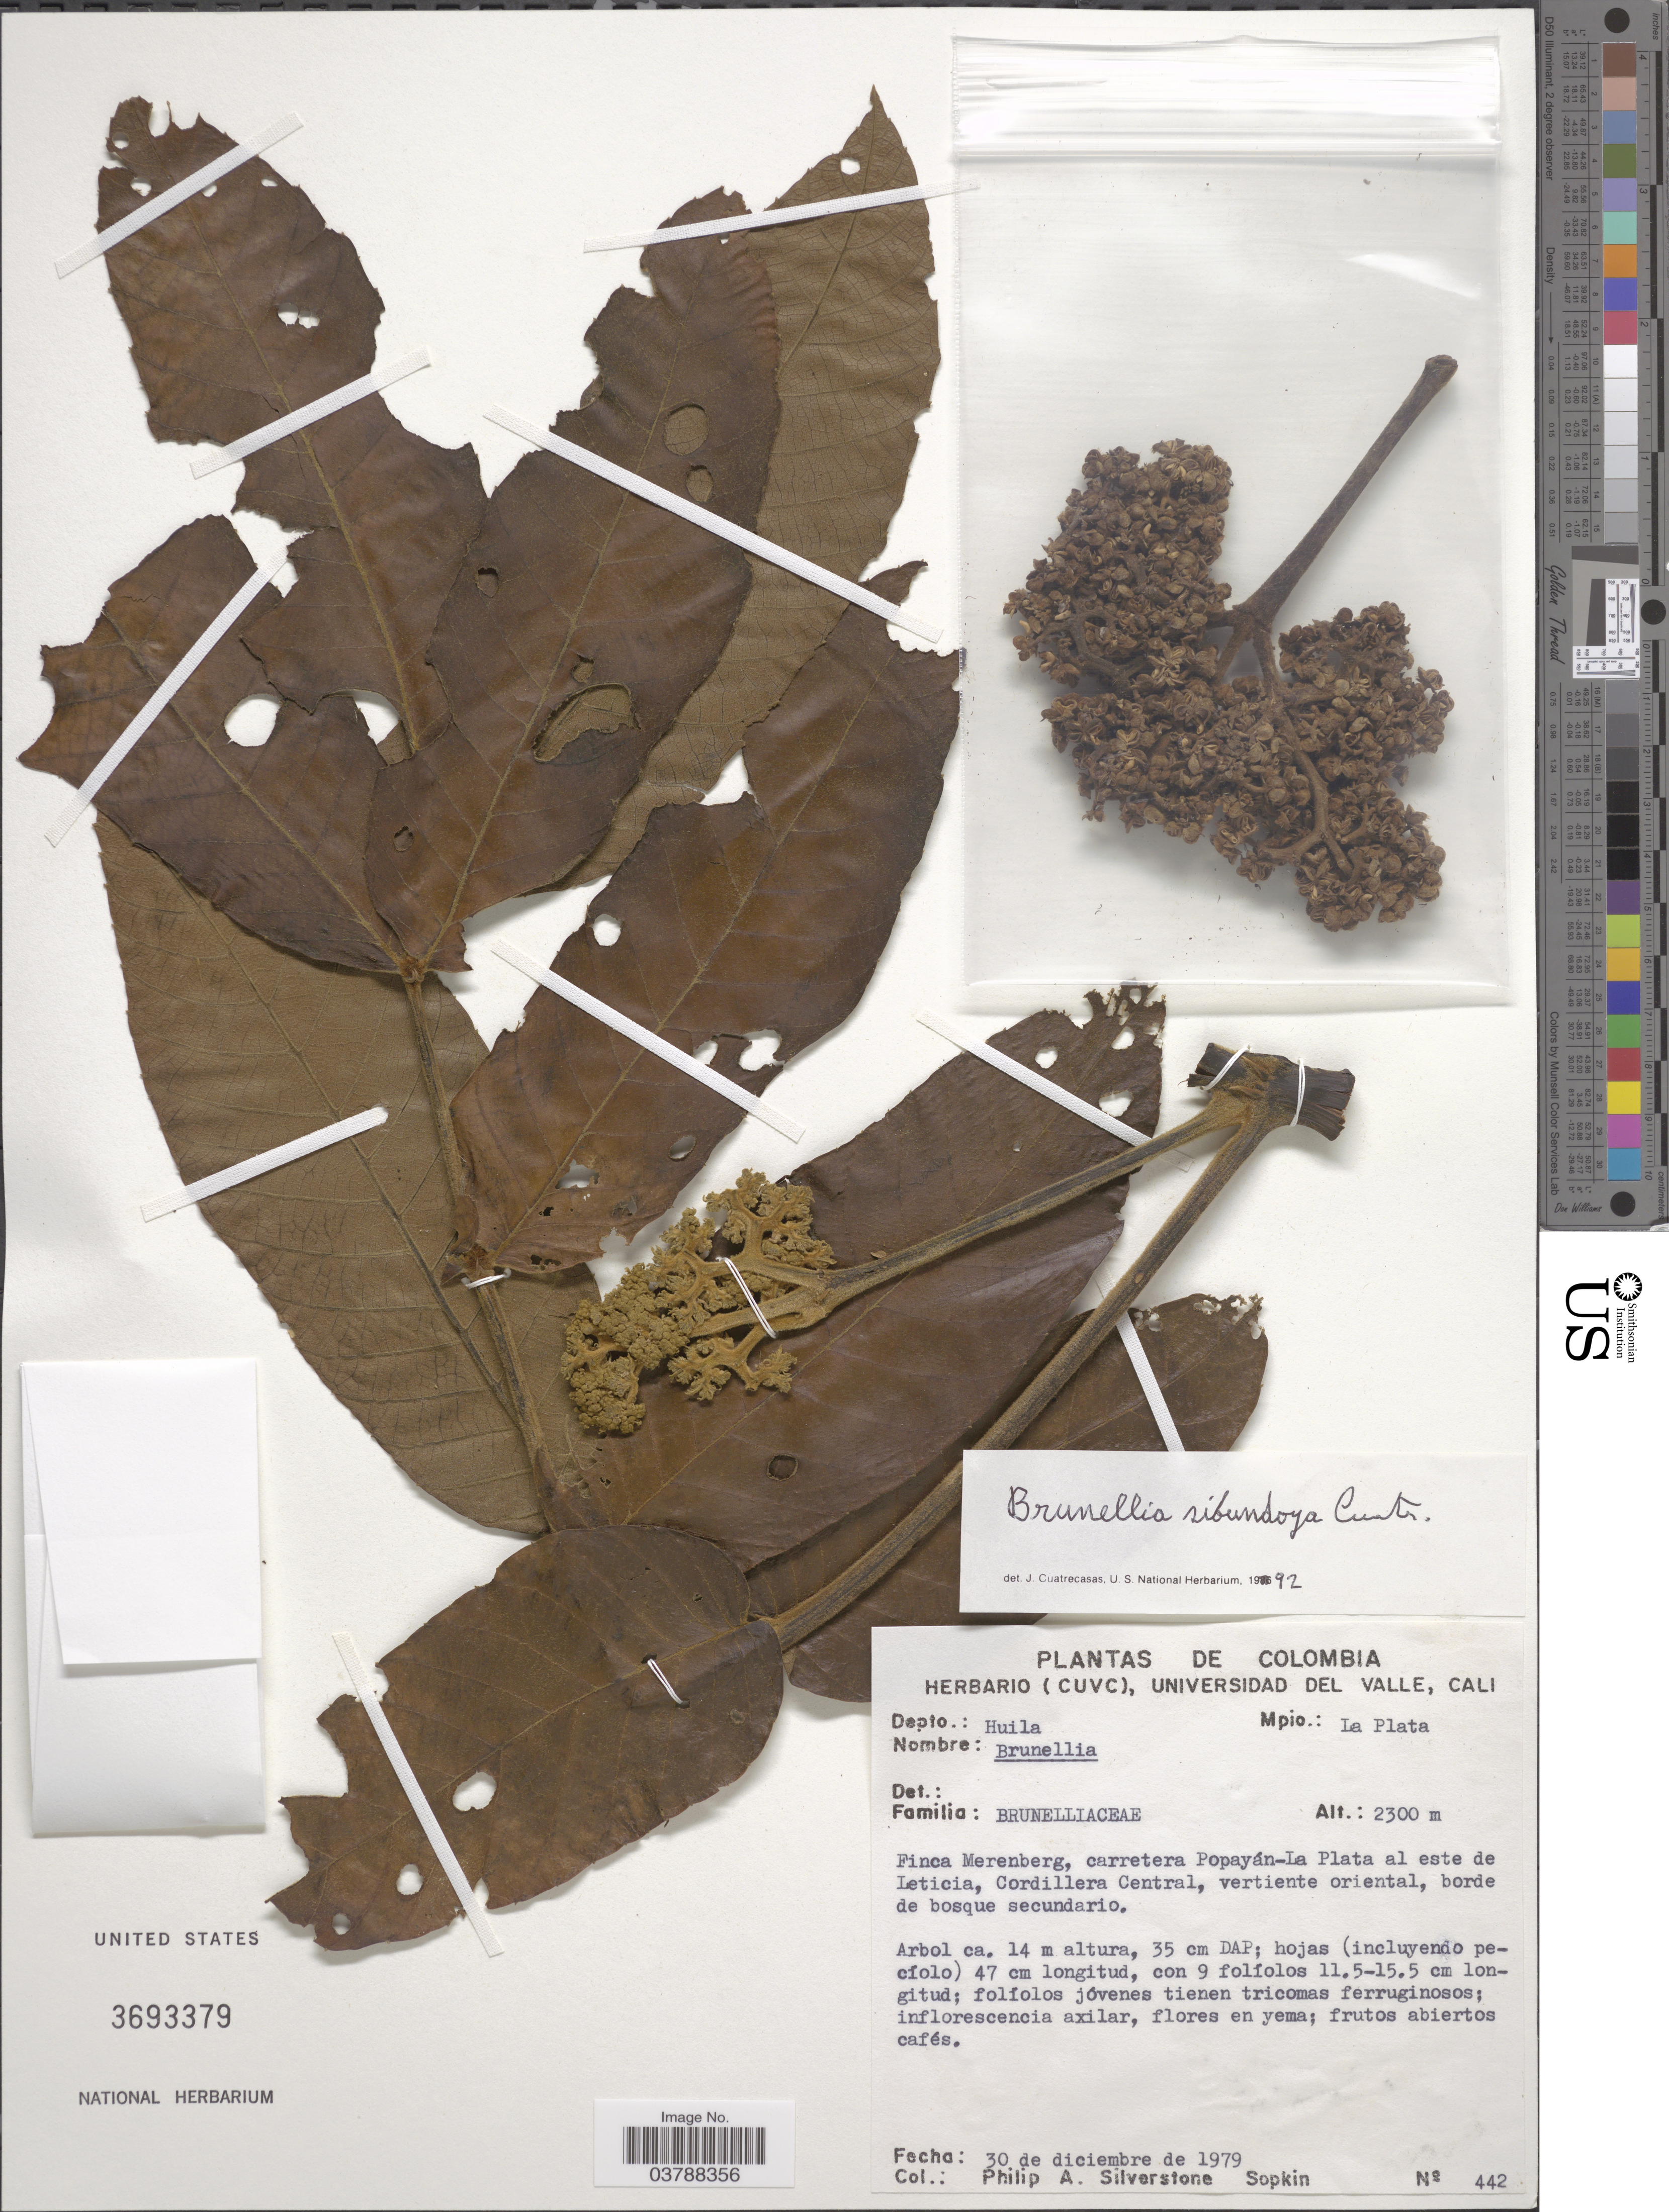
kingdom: Plantae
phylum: Tracheophyta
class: Magnoliopsida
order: Oxalidales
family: Brunelliaceae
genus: Brunellia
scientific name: Brunellia sibundoya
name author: Cuatrec.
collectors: P. A. Silverstone-Sopkin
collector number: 442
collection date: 1979-12-30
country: Colombia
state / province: Huila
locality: Depto. Huila. Mpio. La Plata. Finca Merenberg, carretera Popayán-La Plata al este de Leticia, Cordillera Central, vertiente oriental.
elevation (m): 2300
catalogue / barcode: US 3693379